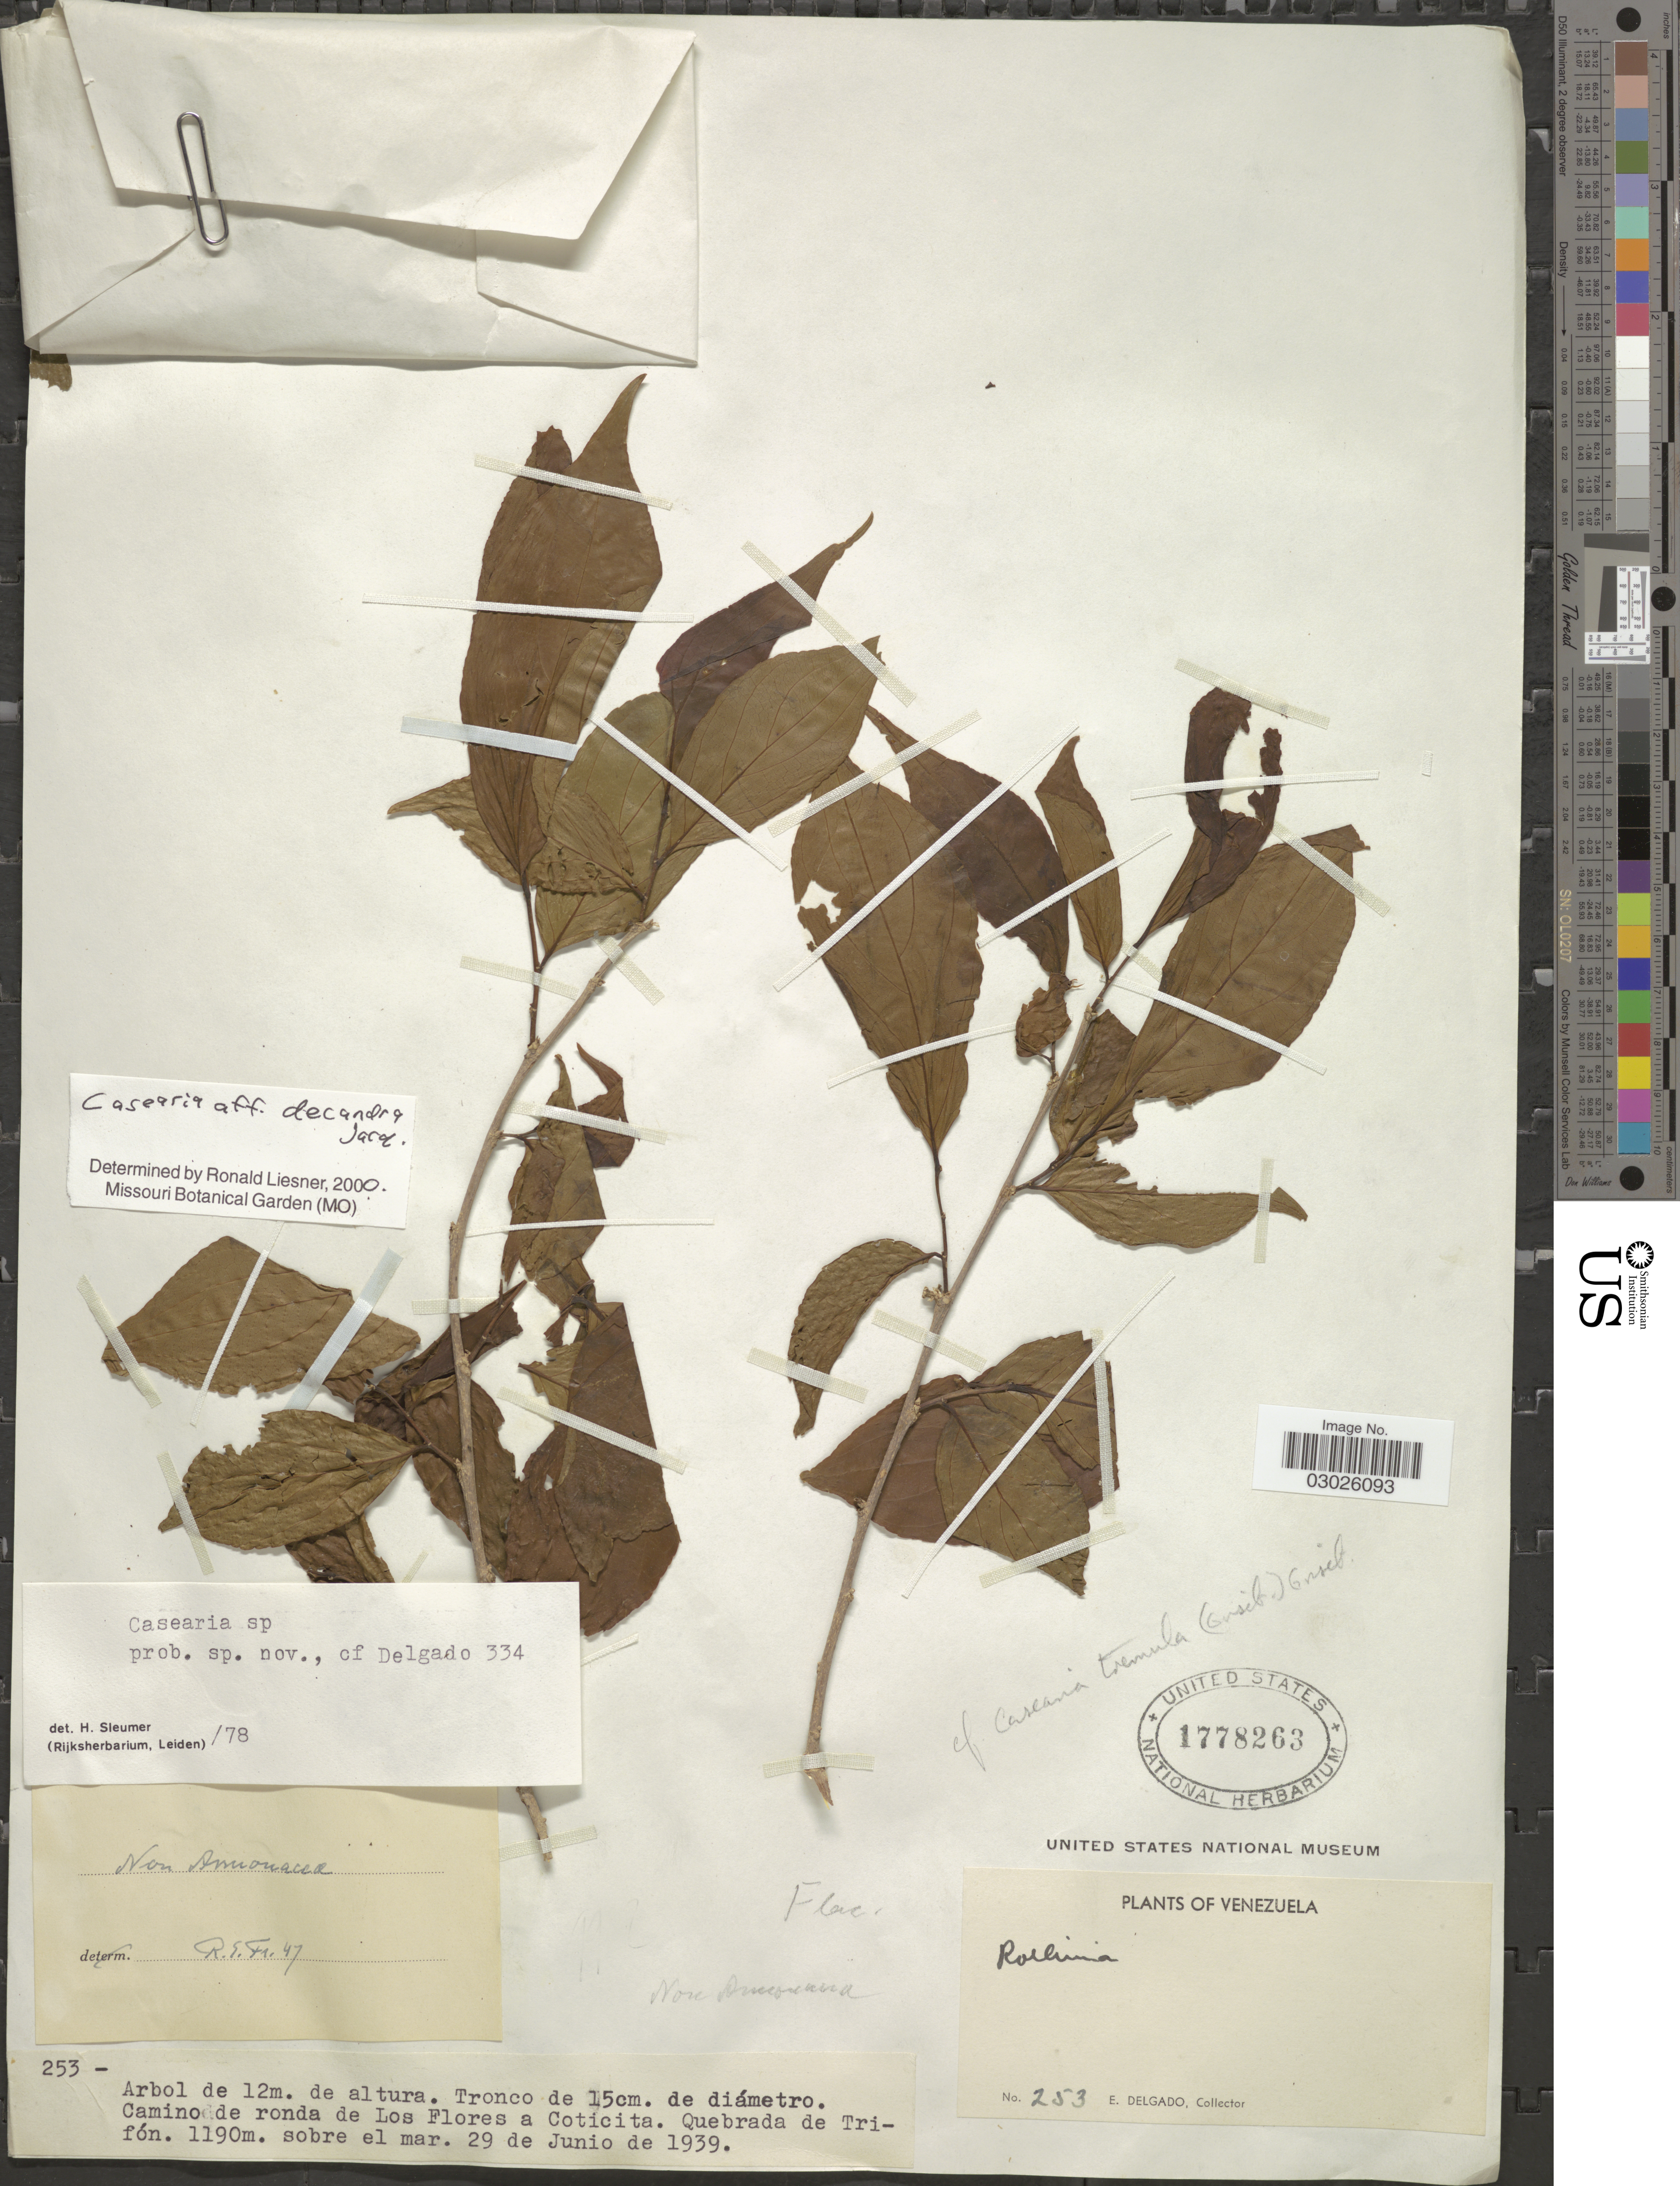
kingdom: Plantae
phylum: Tracheophyta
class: Magnoliopsida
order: Malpighiales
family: Salicaceae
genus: Casearia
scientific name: Casearia decandra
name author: Jacq.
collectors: E. Delgado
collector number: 253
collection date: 1939-06-29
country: Venezuela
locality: Camino de ronda de Los Flores a Coticita, Quebrada de Trifón.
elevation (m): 1190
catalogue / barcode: US 1778263